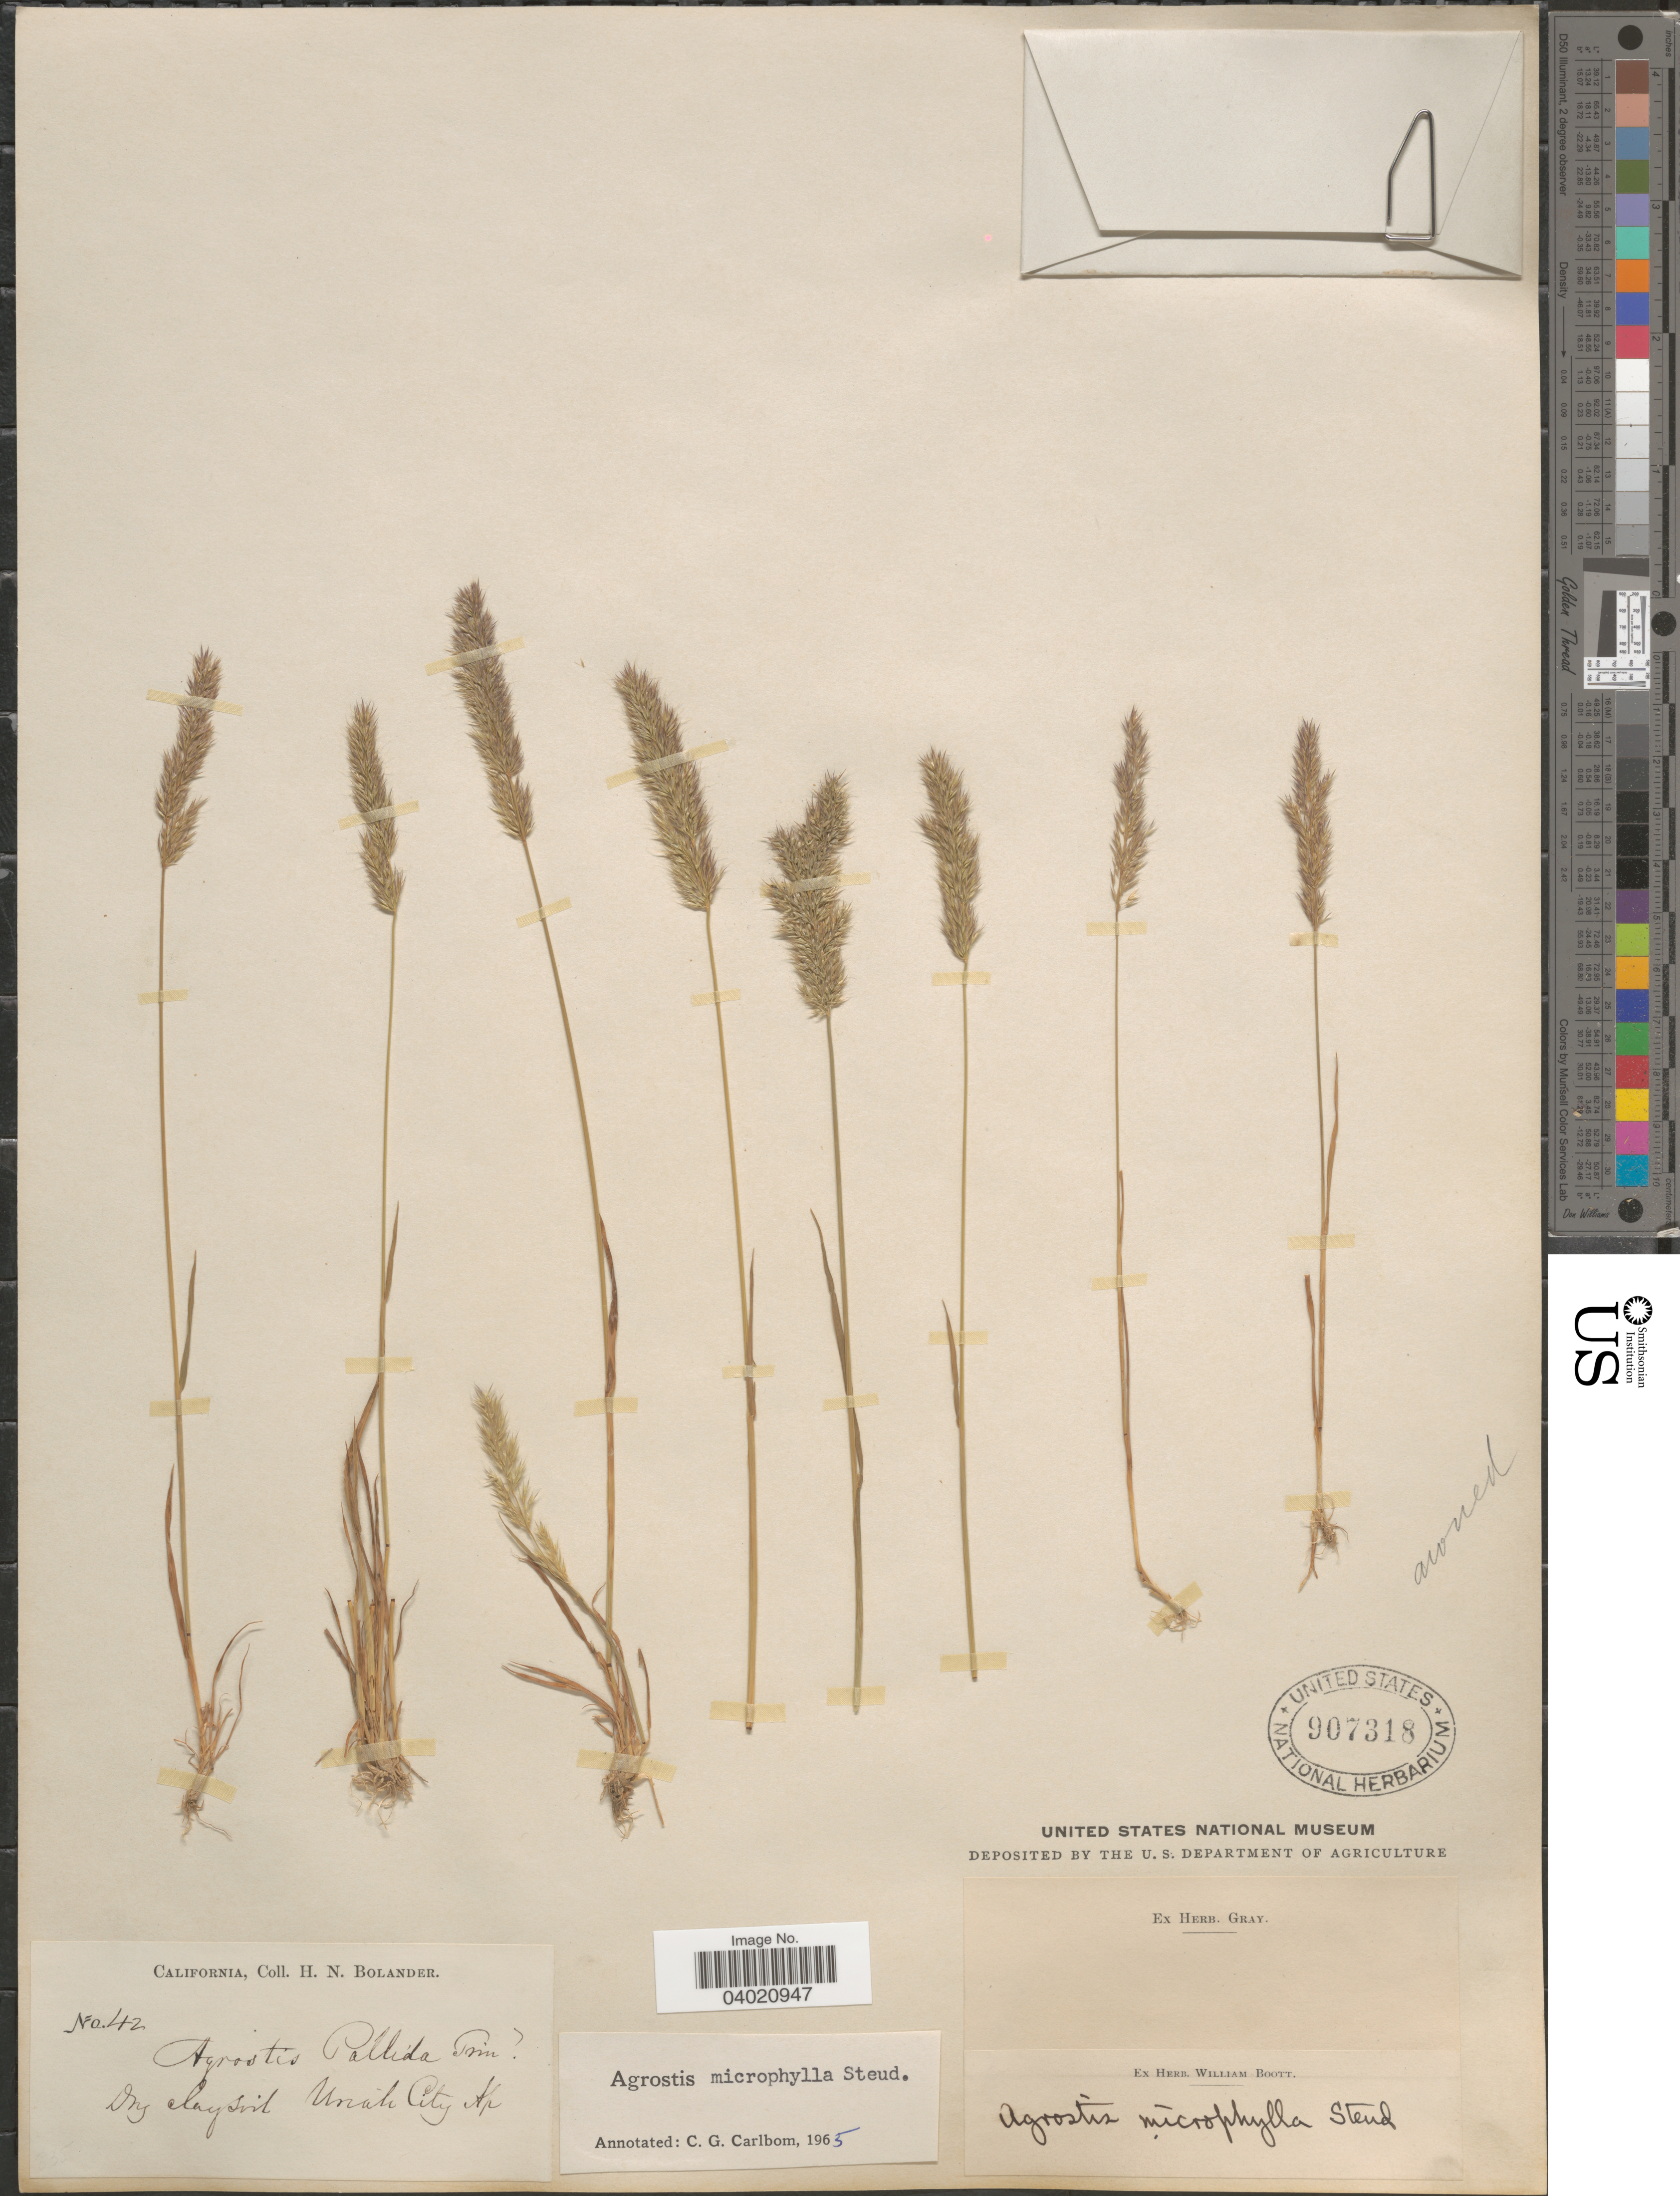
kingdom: Plantae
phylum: Tracheophyta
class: Liliopsida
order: Poales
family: Poaceae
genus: Agrostis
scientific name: Agrostis microphylla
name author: Steud.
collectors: H. Bolander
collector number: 42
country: United States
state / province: California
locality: Uciah City Ap.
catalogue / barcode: US 907318